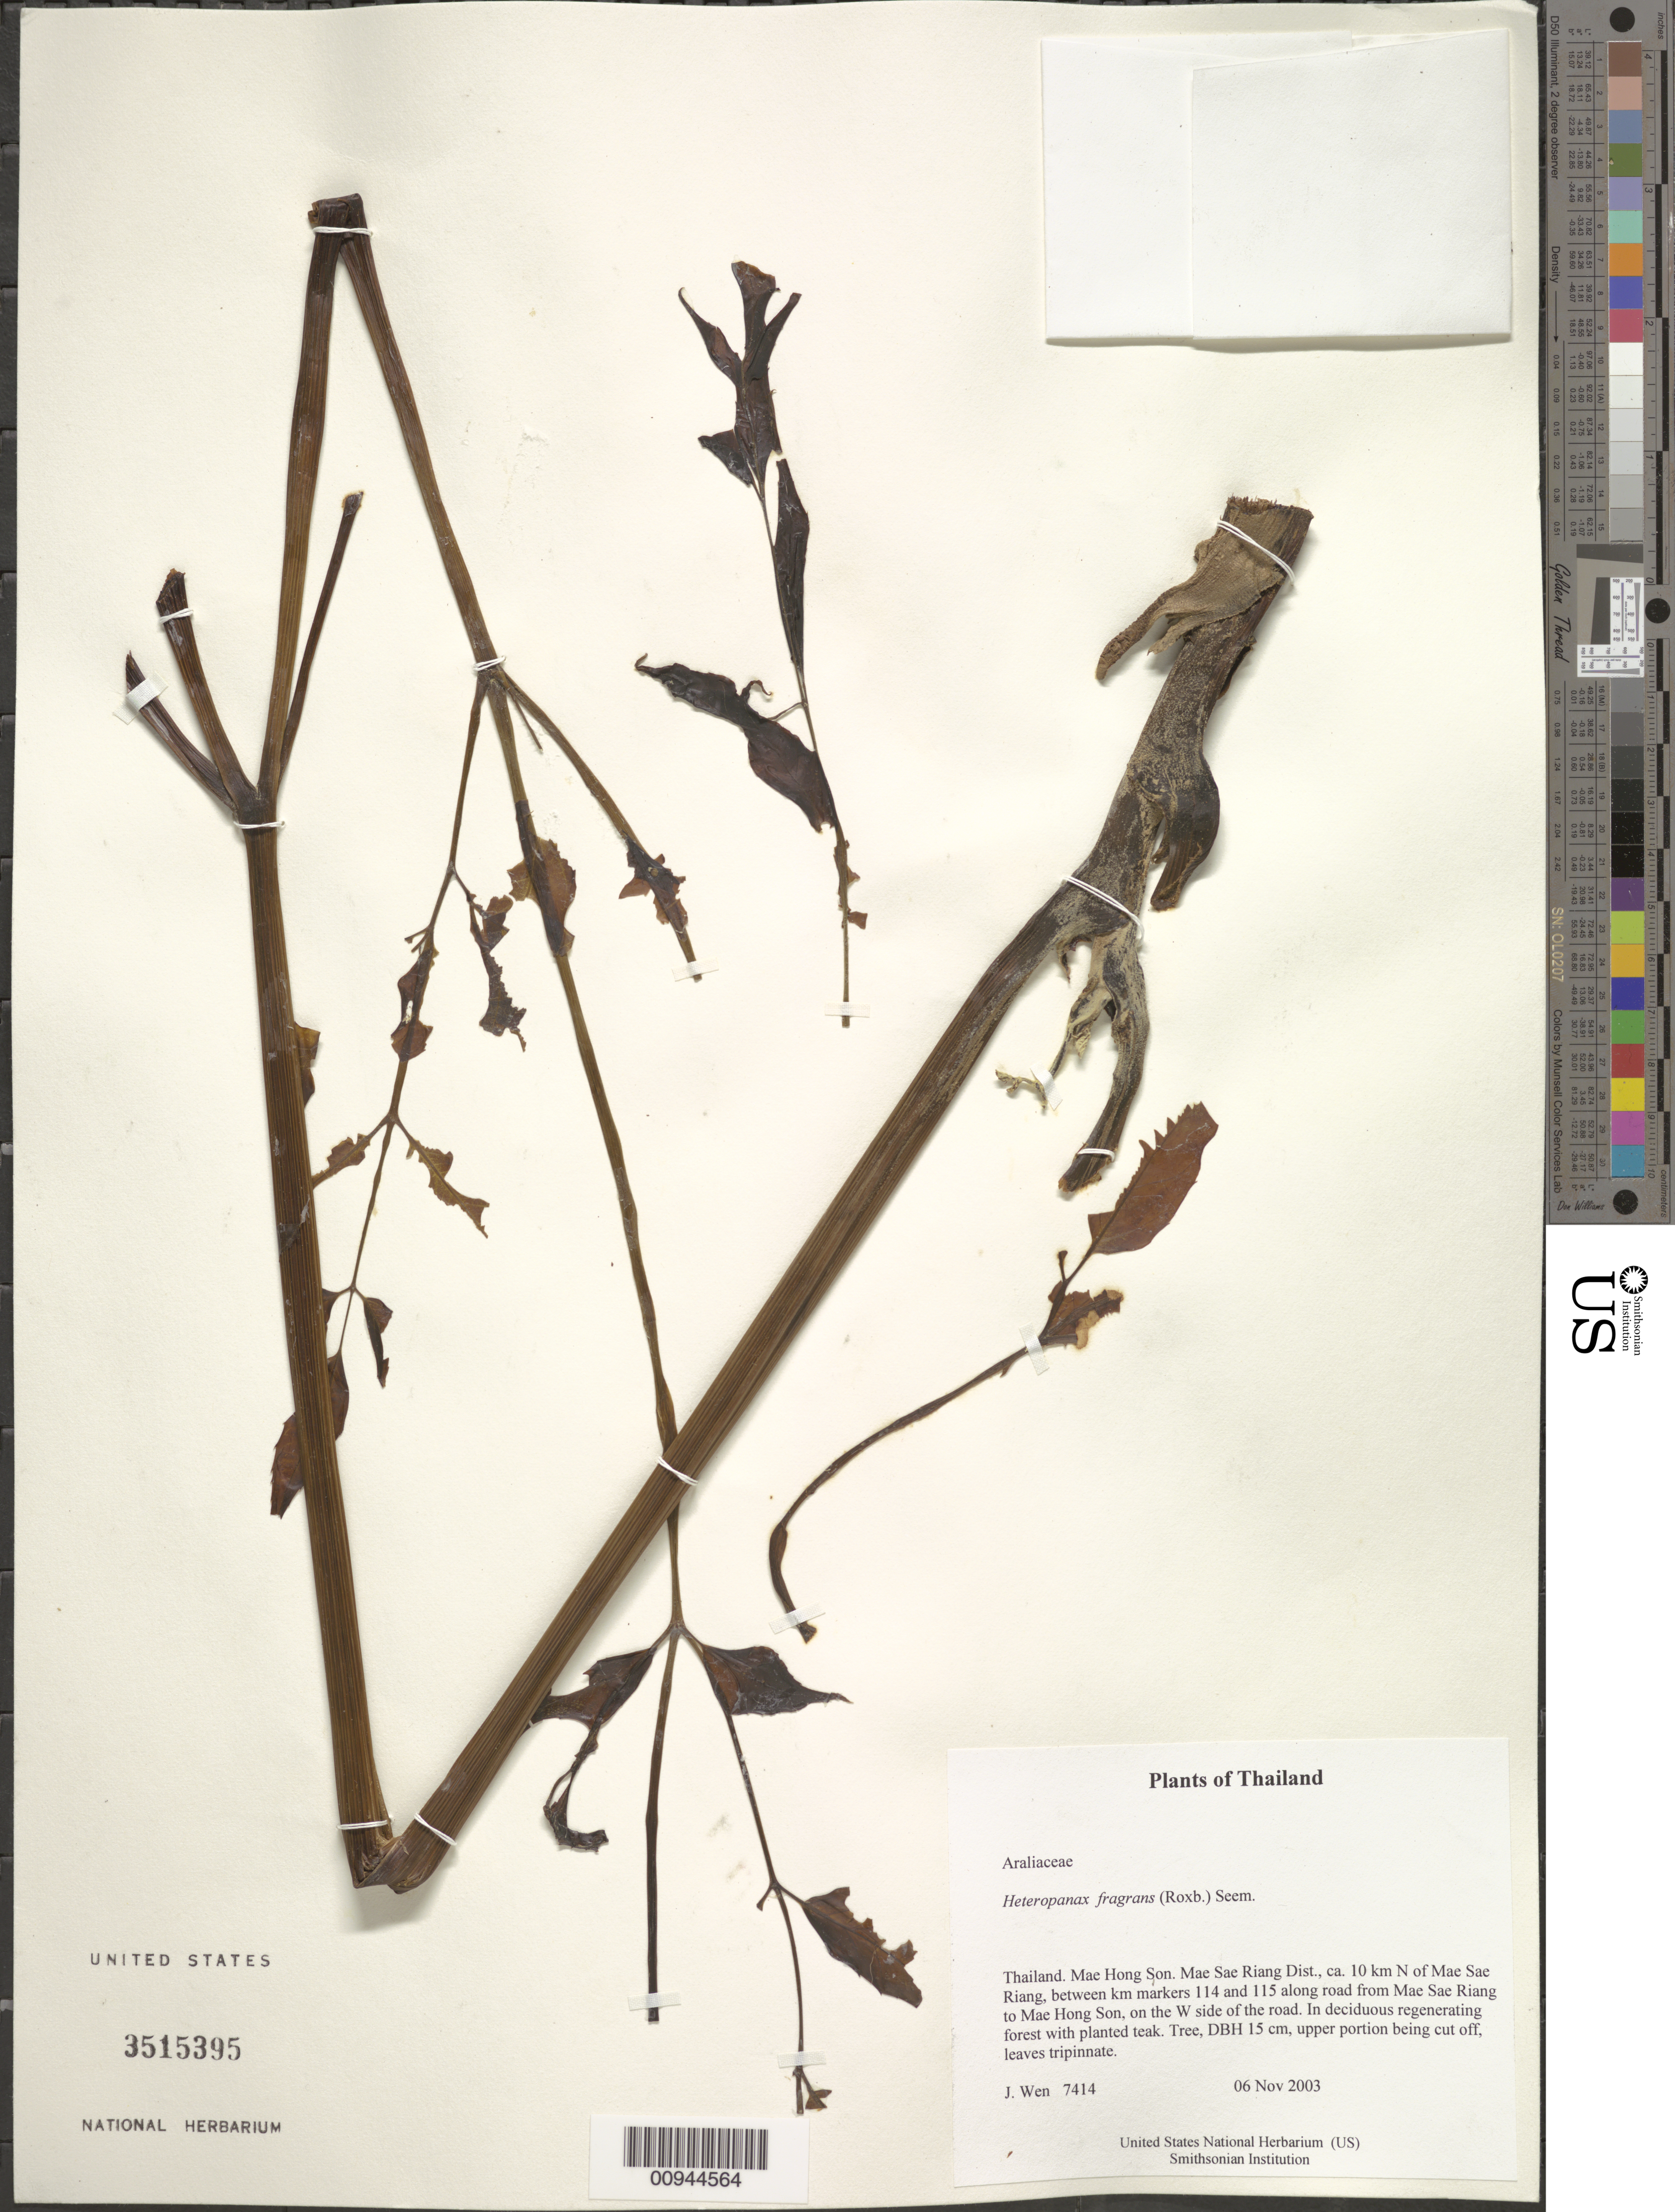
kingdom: Plantae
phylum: Tracheophyta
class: Magnoliopsida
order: Apiales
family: Araliaceae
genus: Heteropanax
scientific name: Heteropanax fragrans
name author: (Roxb.) Seem.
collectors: J. Wen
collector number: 7414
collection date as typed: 06 Nov 2003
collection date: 2003-11-06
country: Thailand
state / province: Mae Hong Son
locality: Mae Sae Riang Dist., ca. 10 km N of Mae Sae Riang, between km markers 114 and 115 along road from Mae Sae Riang to Mae Hong Son, on the W side of the road.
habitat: In deciduous regenerating forest with planted teak.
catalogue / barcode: US 3515395